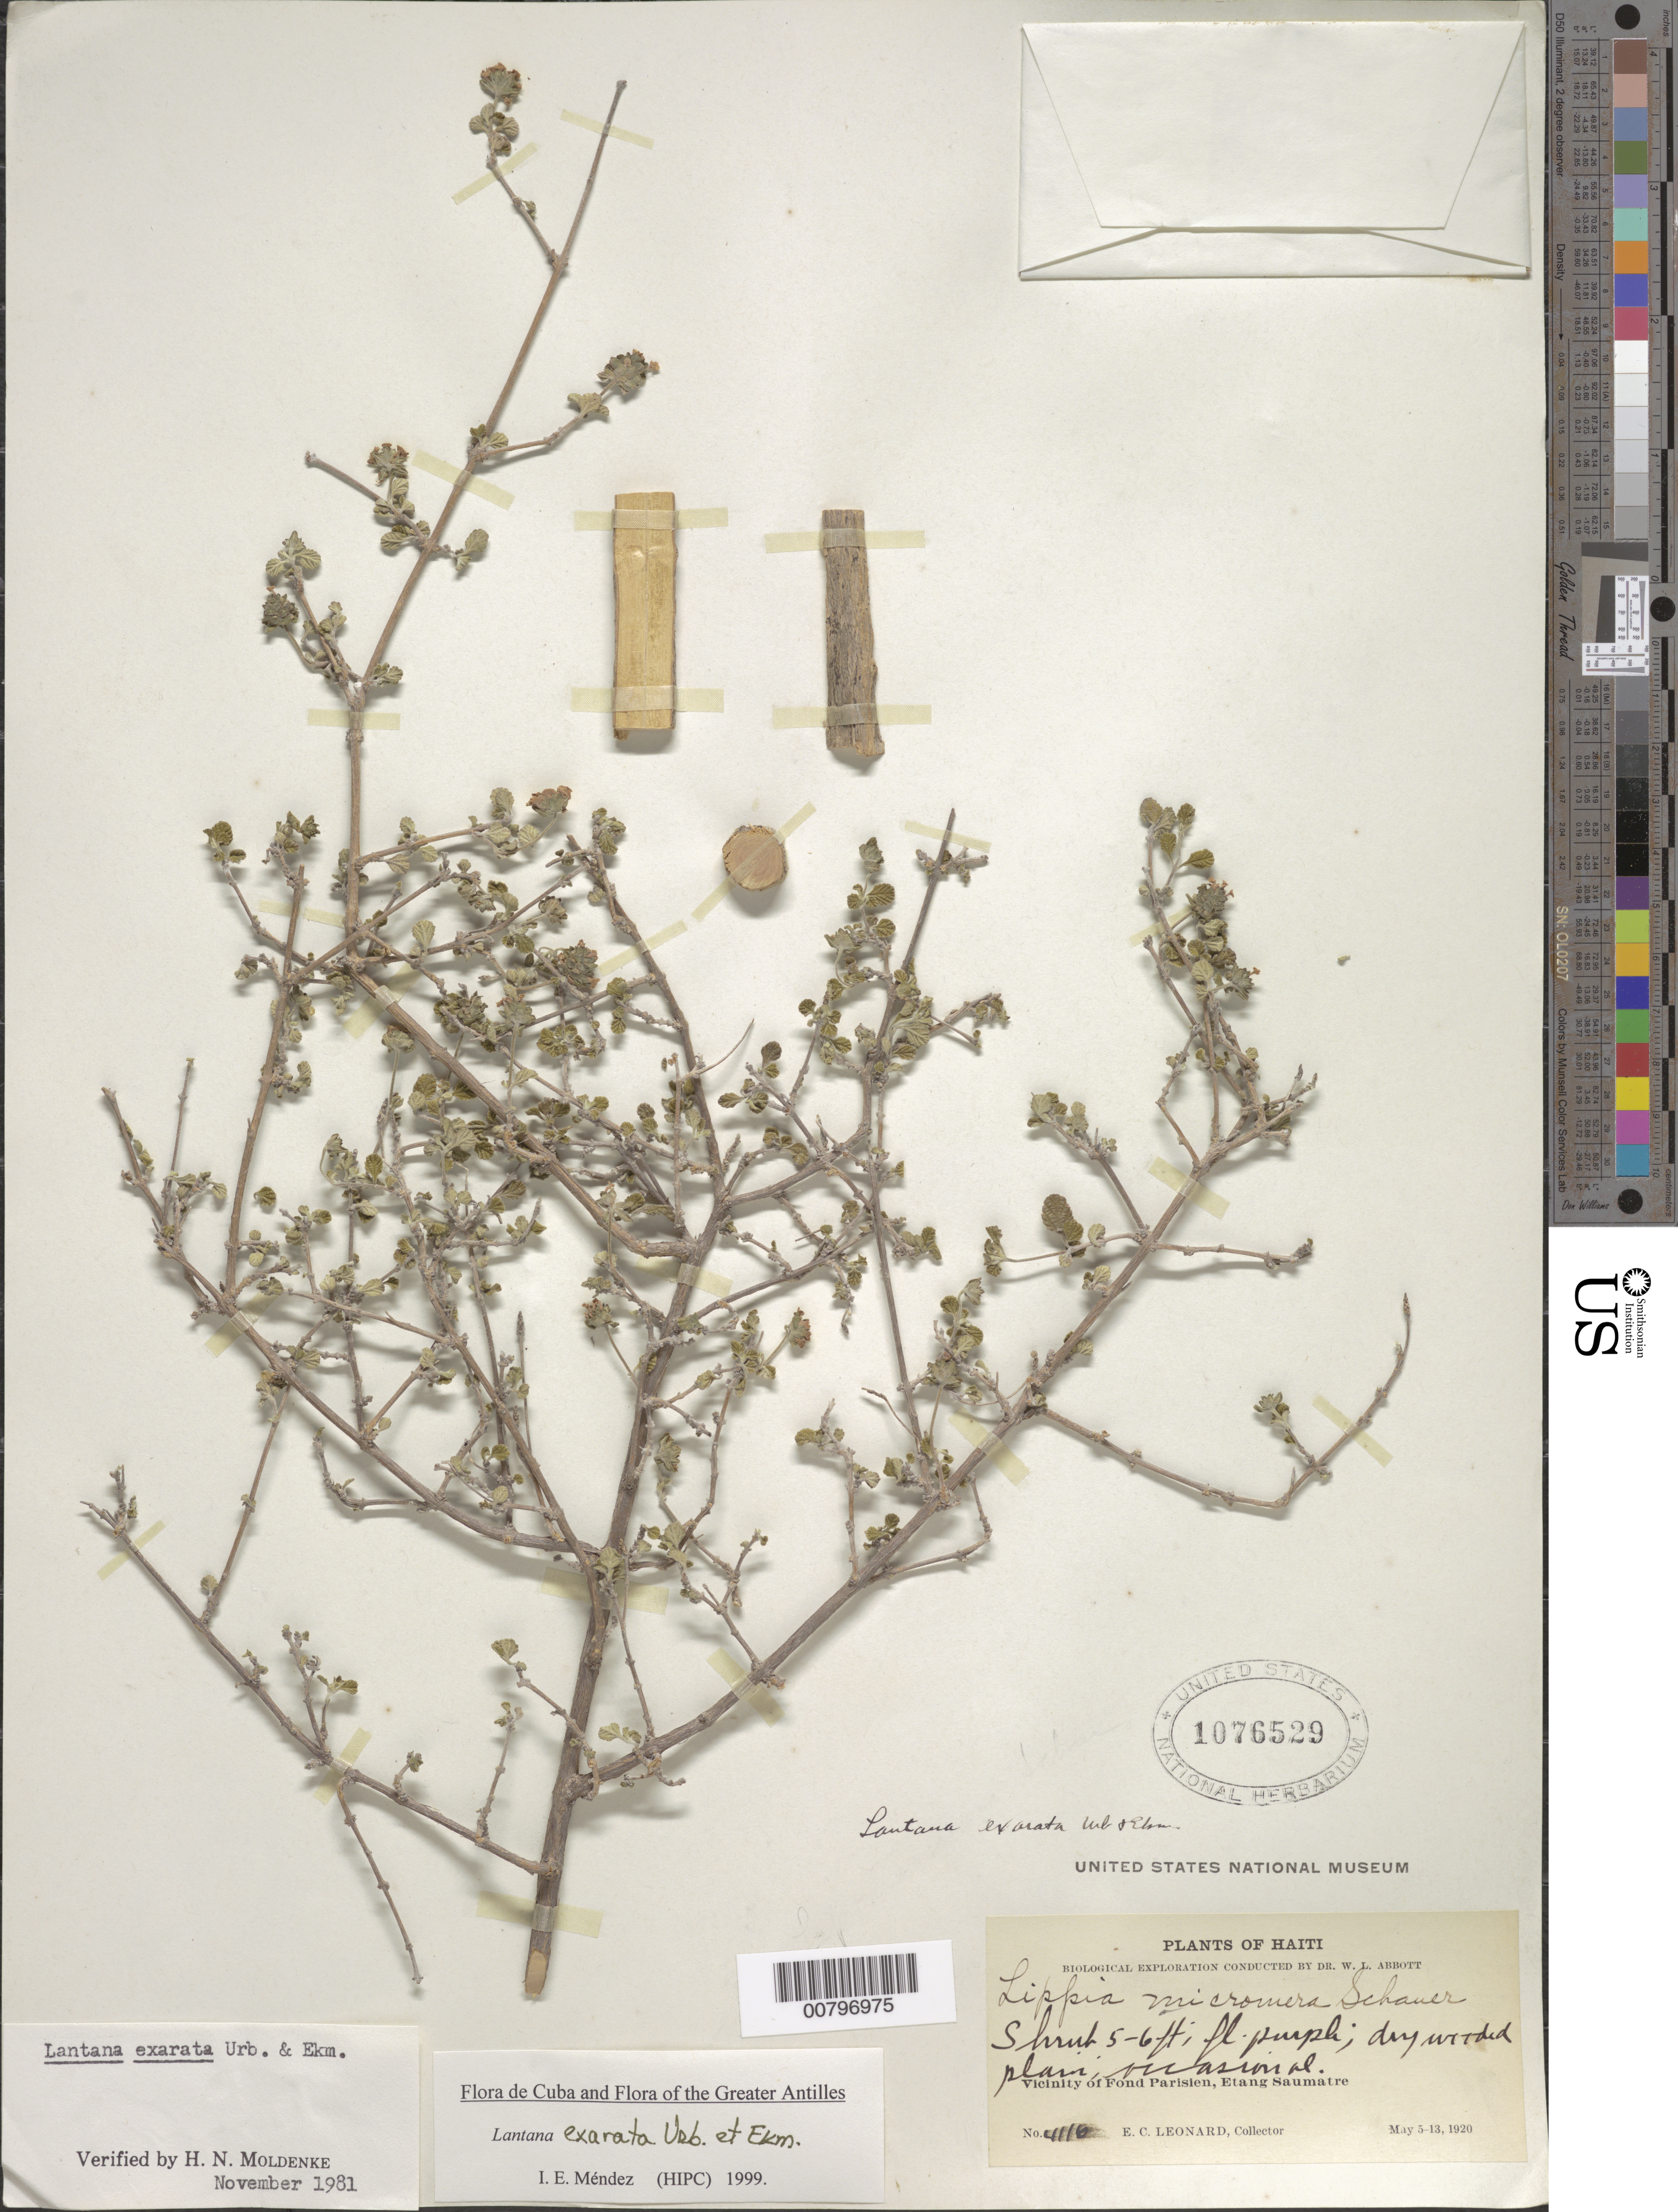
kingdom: Plantae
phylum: Tracheophyta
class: Magnoliopsida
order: Lamiales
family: Verbenaceae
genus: Lantana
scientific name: Lantana exarata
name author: Urb. & Ekman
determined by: Méndez, Isidro E., (HIPC)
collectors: E. C. Leonard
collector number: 4116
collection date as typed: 05 May 1920 to 13 May 1920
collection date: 1920-05-05/1920-05-13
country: Haiti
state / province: Ouest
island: Hispaniola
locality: Vicinity of Fond Parisien, Etang Saumatre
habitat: Dry wooded plain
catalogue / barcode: US 1076529